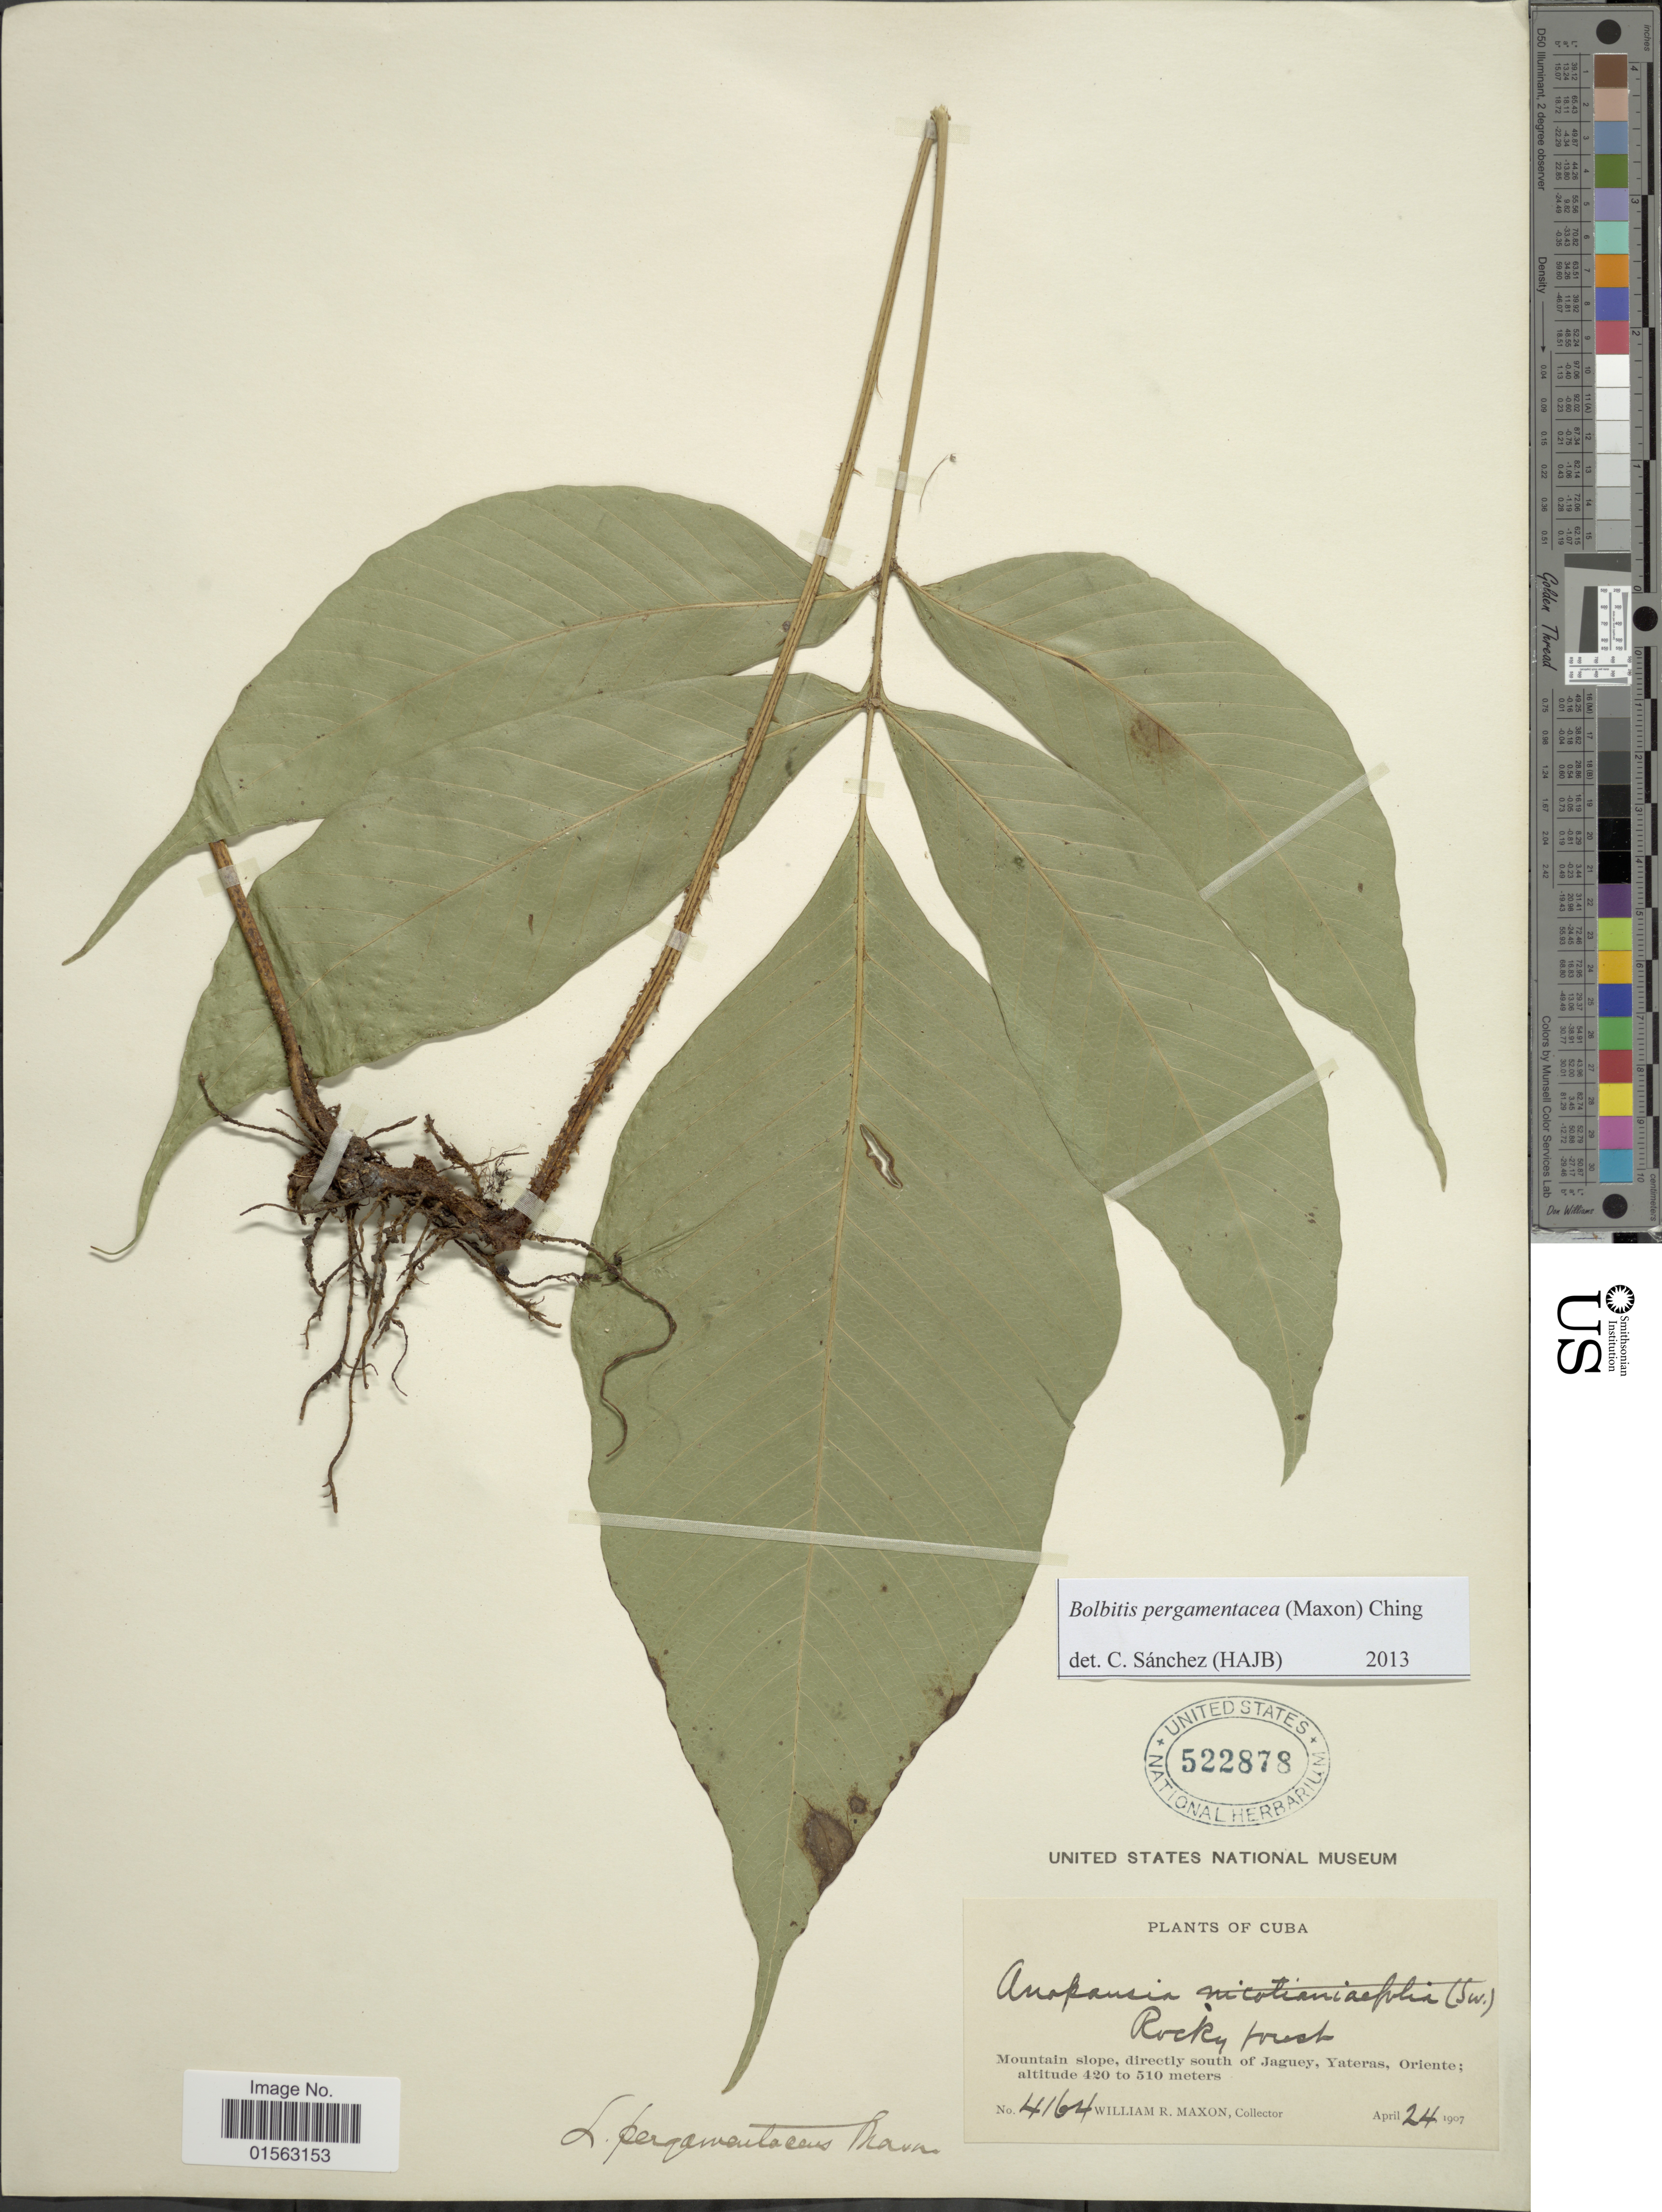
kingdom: Plantae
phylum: Tracheophyta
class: Polypodiopsida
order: Polypodiales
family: Dryopteridaceae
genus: Mickelia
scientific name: Mickelia pergamentacea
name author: (Maxon) R.C. Moran et al.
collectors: W. R. Maxon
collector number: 4164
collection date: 1907-04-24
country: Cuba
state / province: Oriente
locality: Cuba, Mountain slope, directly south of Jaguey, Yateras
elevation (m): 420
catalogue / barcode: US 522878